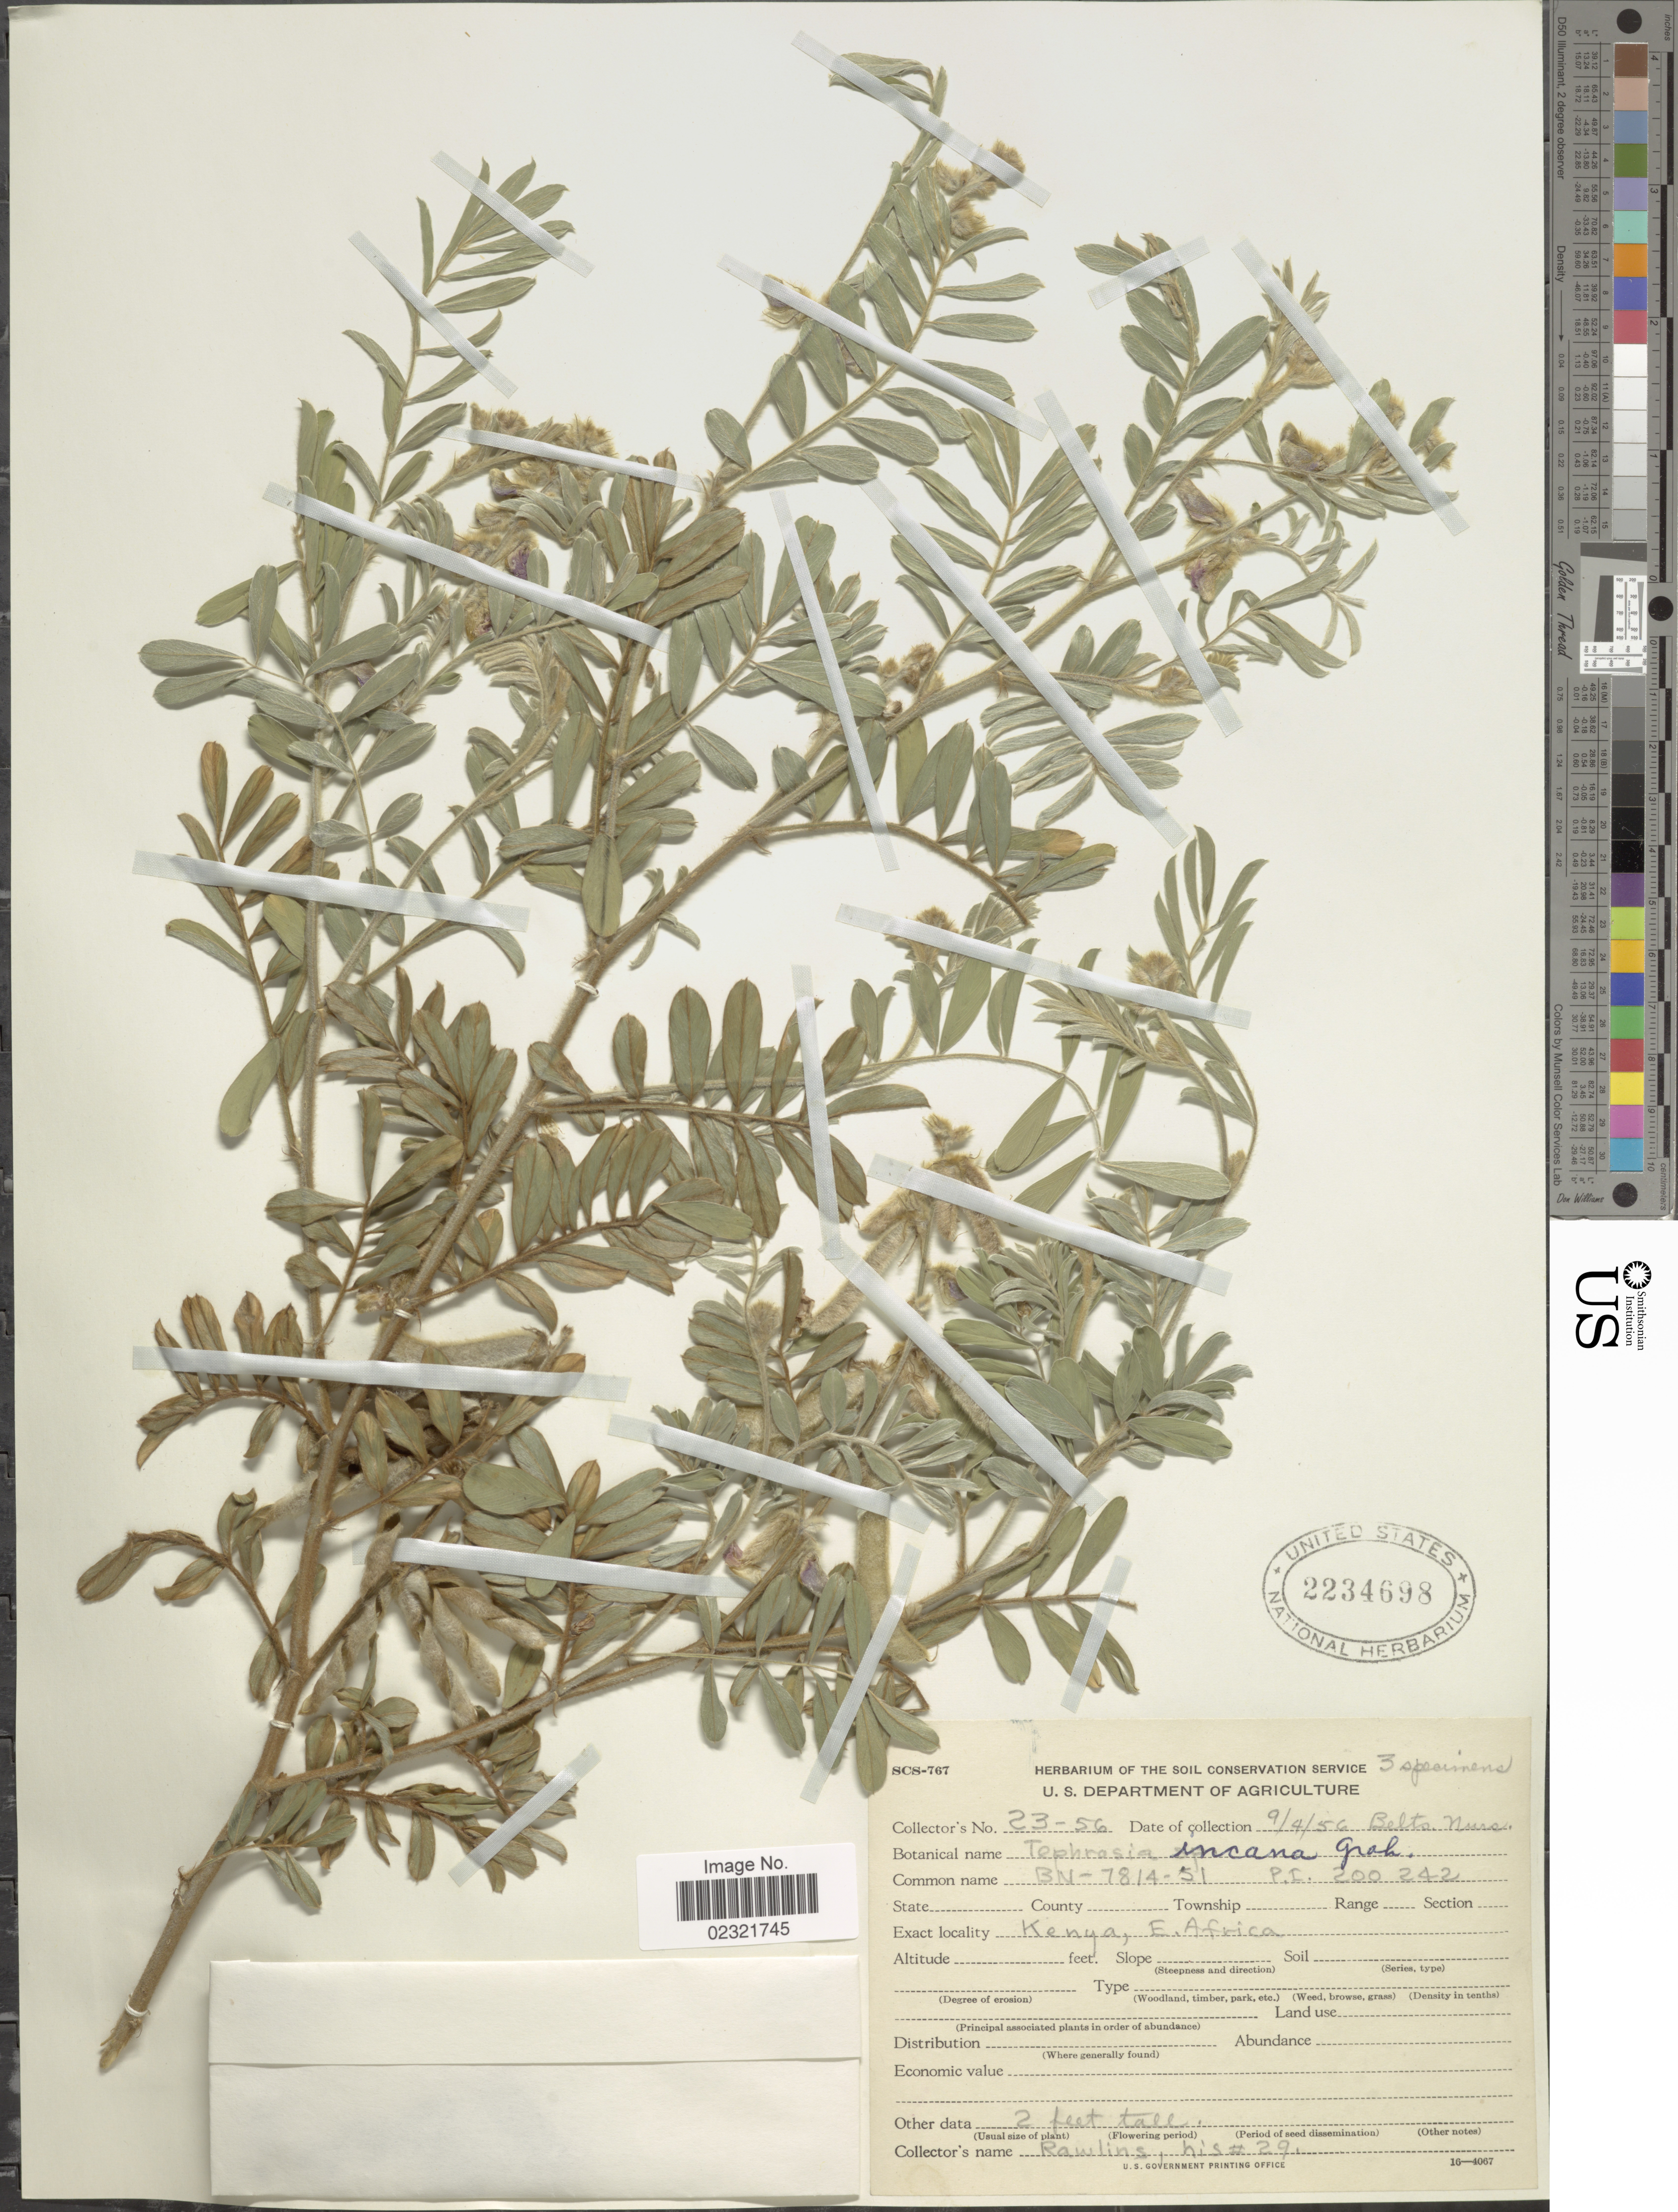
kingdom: Plantae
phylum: Tracheophyta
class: Magnoliopsida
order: Fabales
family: Fabaceae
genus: Tephrosia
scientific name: Tephrosia incana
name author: (Roxb.) Graham ex Wight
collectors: -. Rawlins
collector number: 23-56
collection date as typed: Transcribed d/m/y: 4/9/56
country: Kenya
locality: E. Africa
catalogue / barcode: US 2234698